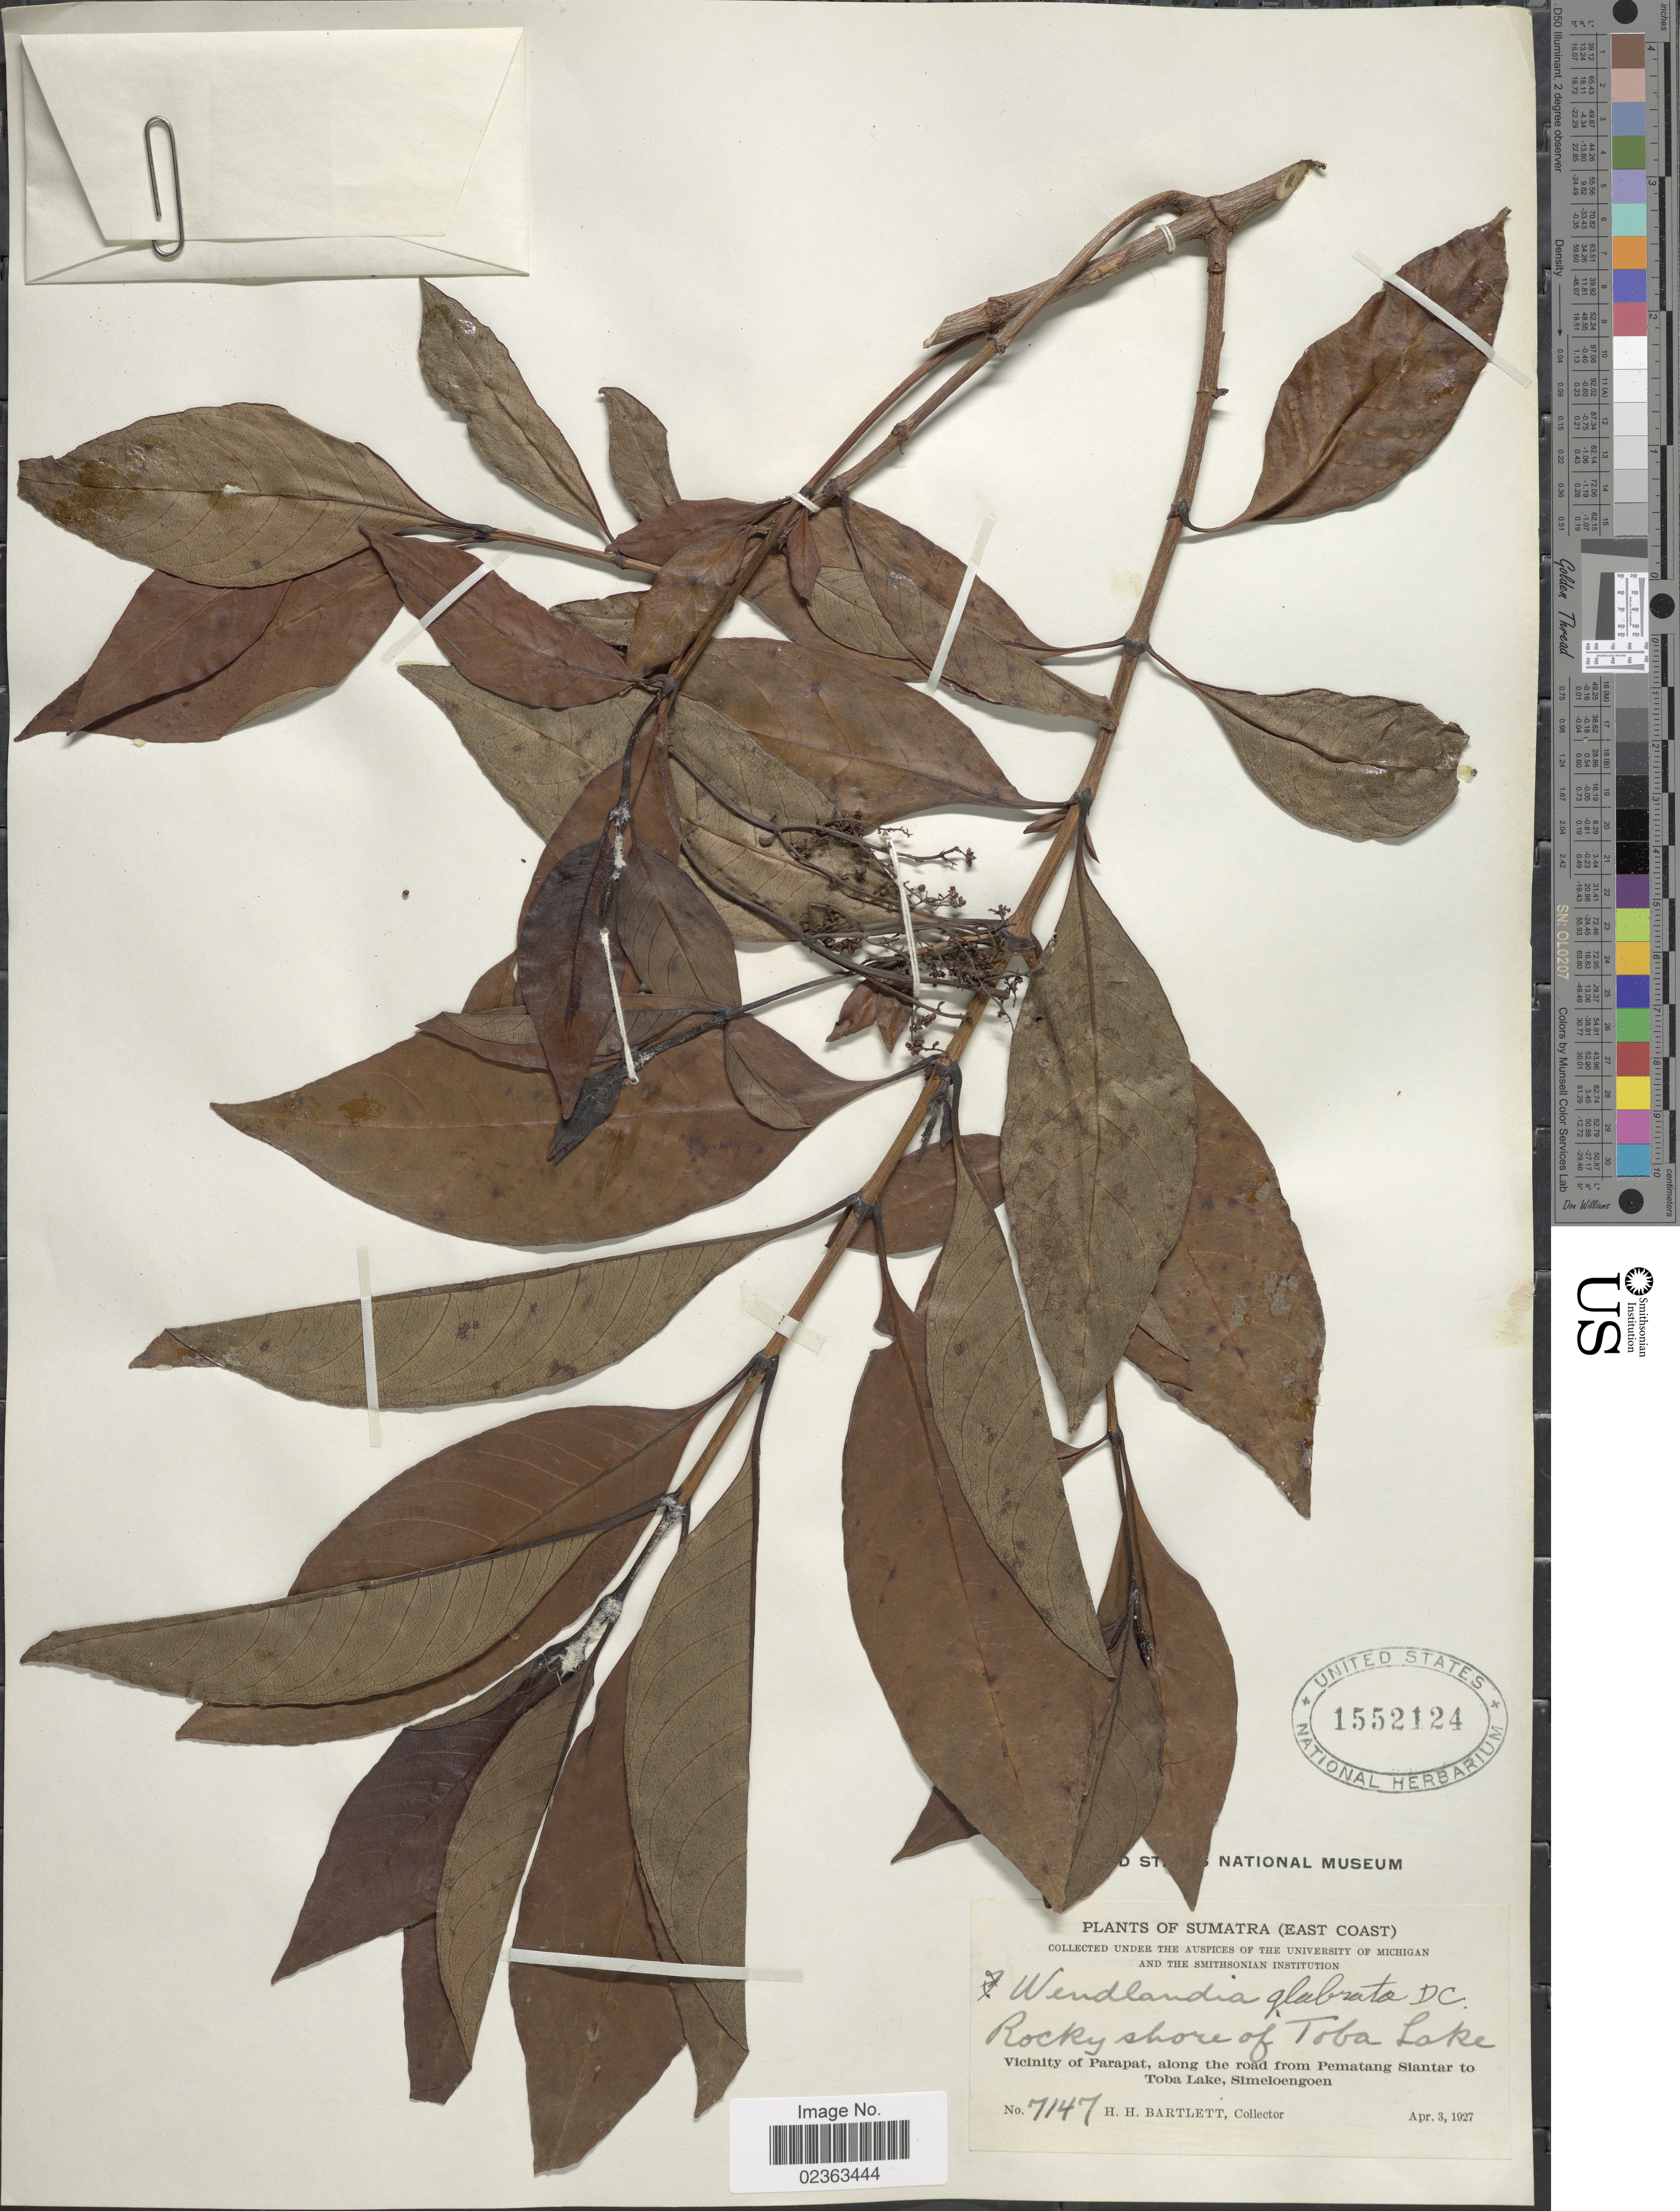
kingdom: Plantae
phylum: Tracheophyta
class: Magnoliopsida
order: Gentianales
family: Rubiaceae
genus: Wendlandia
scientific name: Wendlandia glabrata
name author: DC.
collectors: H. H. Bartlett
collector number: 7147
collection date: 1927-04-03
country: Indonesia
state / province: Sumatra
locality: Sumatra (East Coast), rocky shore of Toba Lake, vicinity of Parapat, along the road from Pematang Slantar to Toba Lake, Simeloengoen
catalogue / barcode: US 1552124